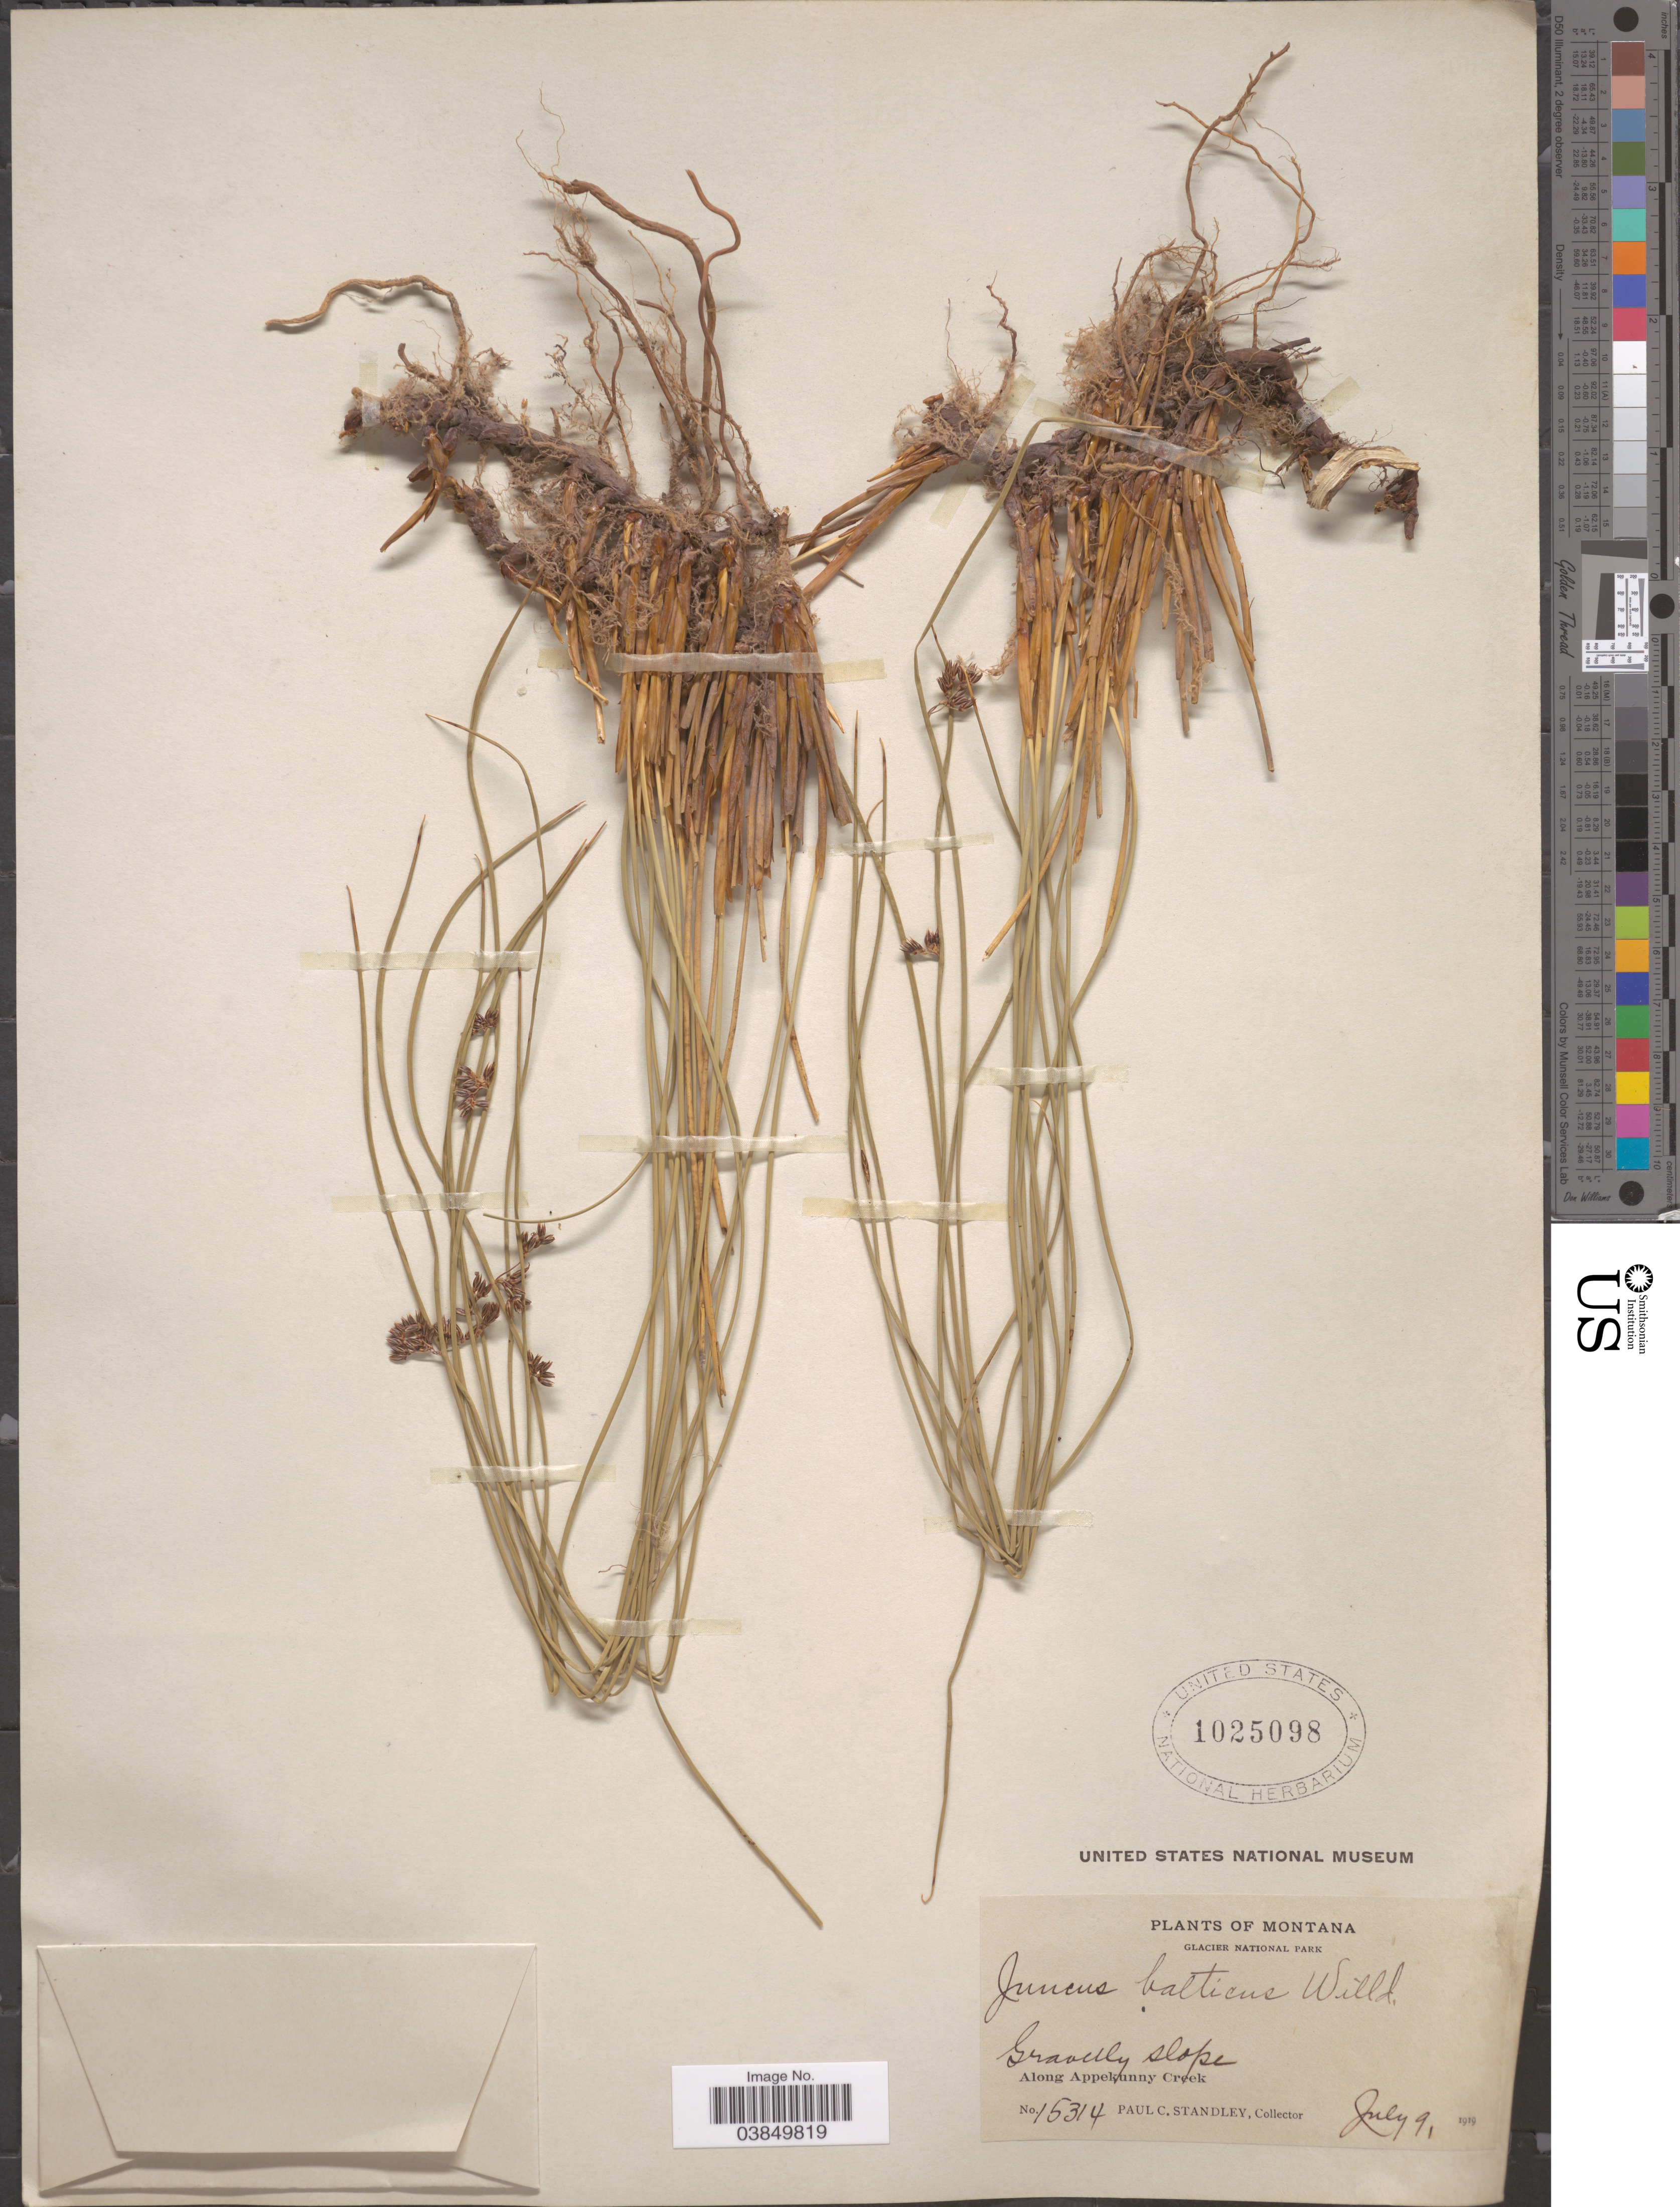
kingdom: Plantae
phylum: Tracheophyta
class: Liliopsida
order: Poales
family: Juncaceae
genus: Juncus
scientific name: Juncus balticus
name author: Willd.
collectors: P. C. Standley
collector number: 15314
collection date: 1919-07-09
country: United States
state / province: Montana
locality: Glacier National Park. Along Appekunny Creek.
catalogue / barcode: US 1025098